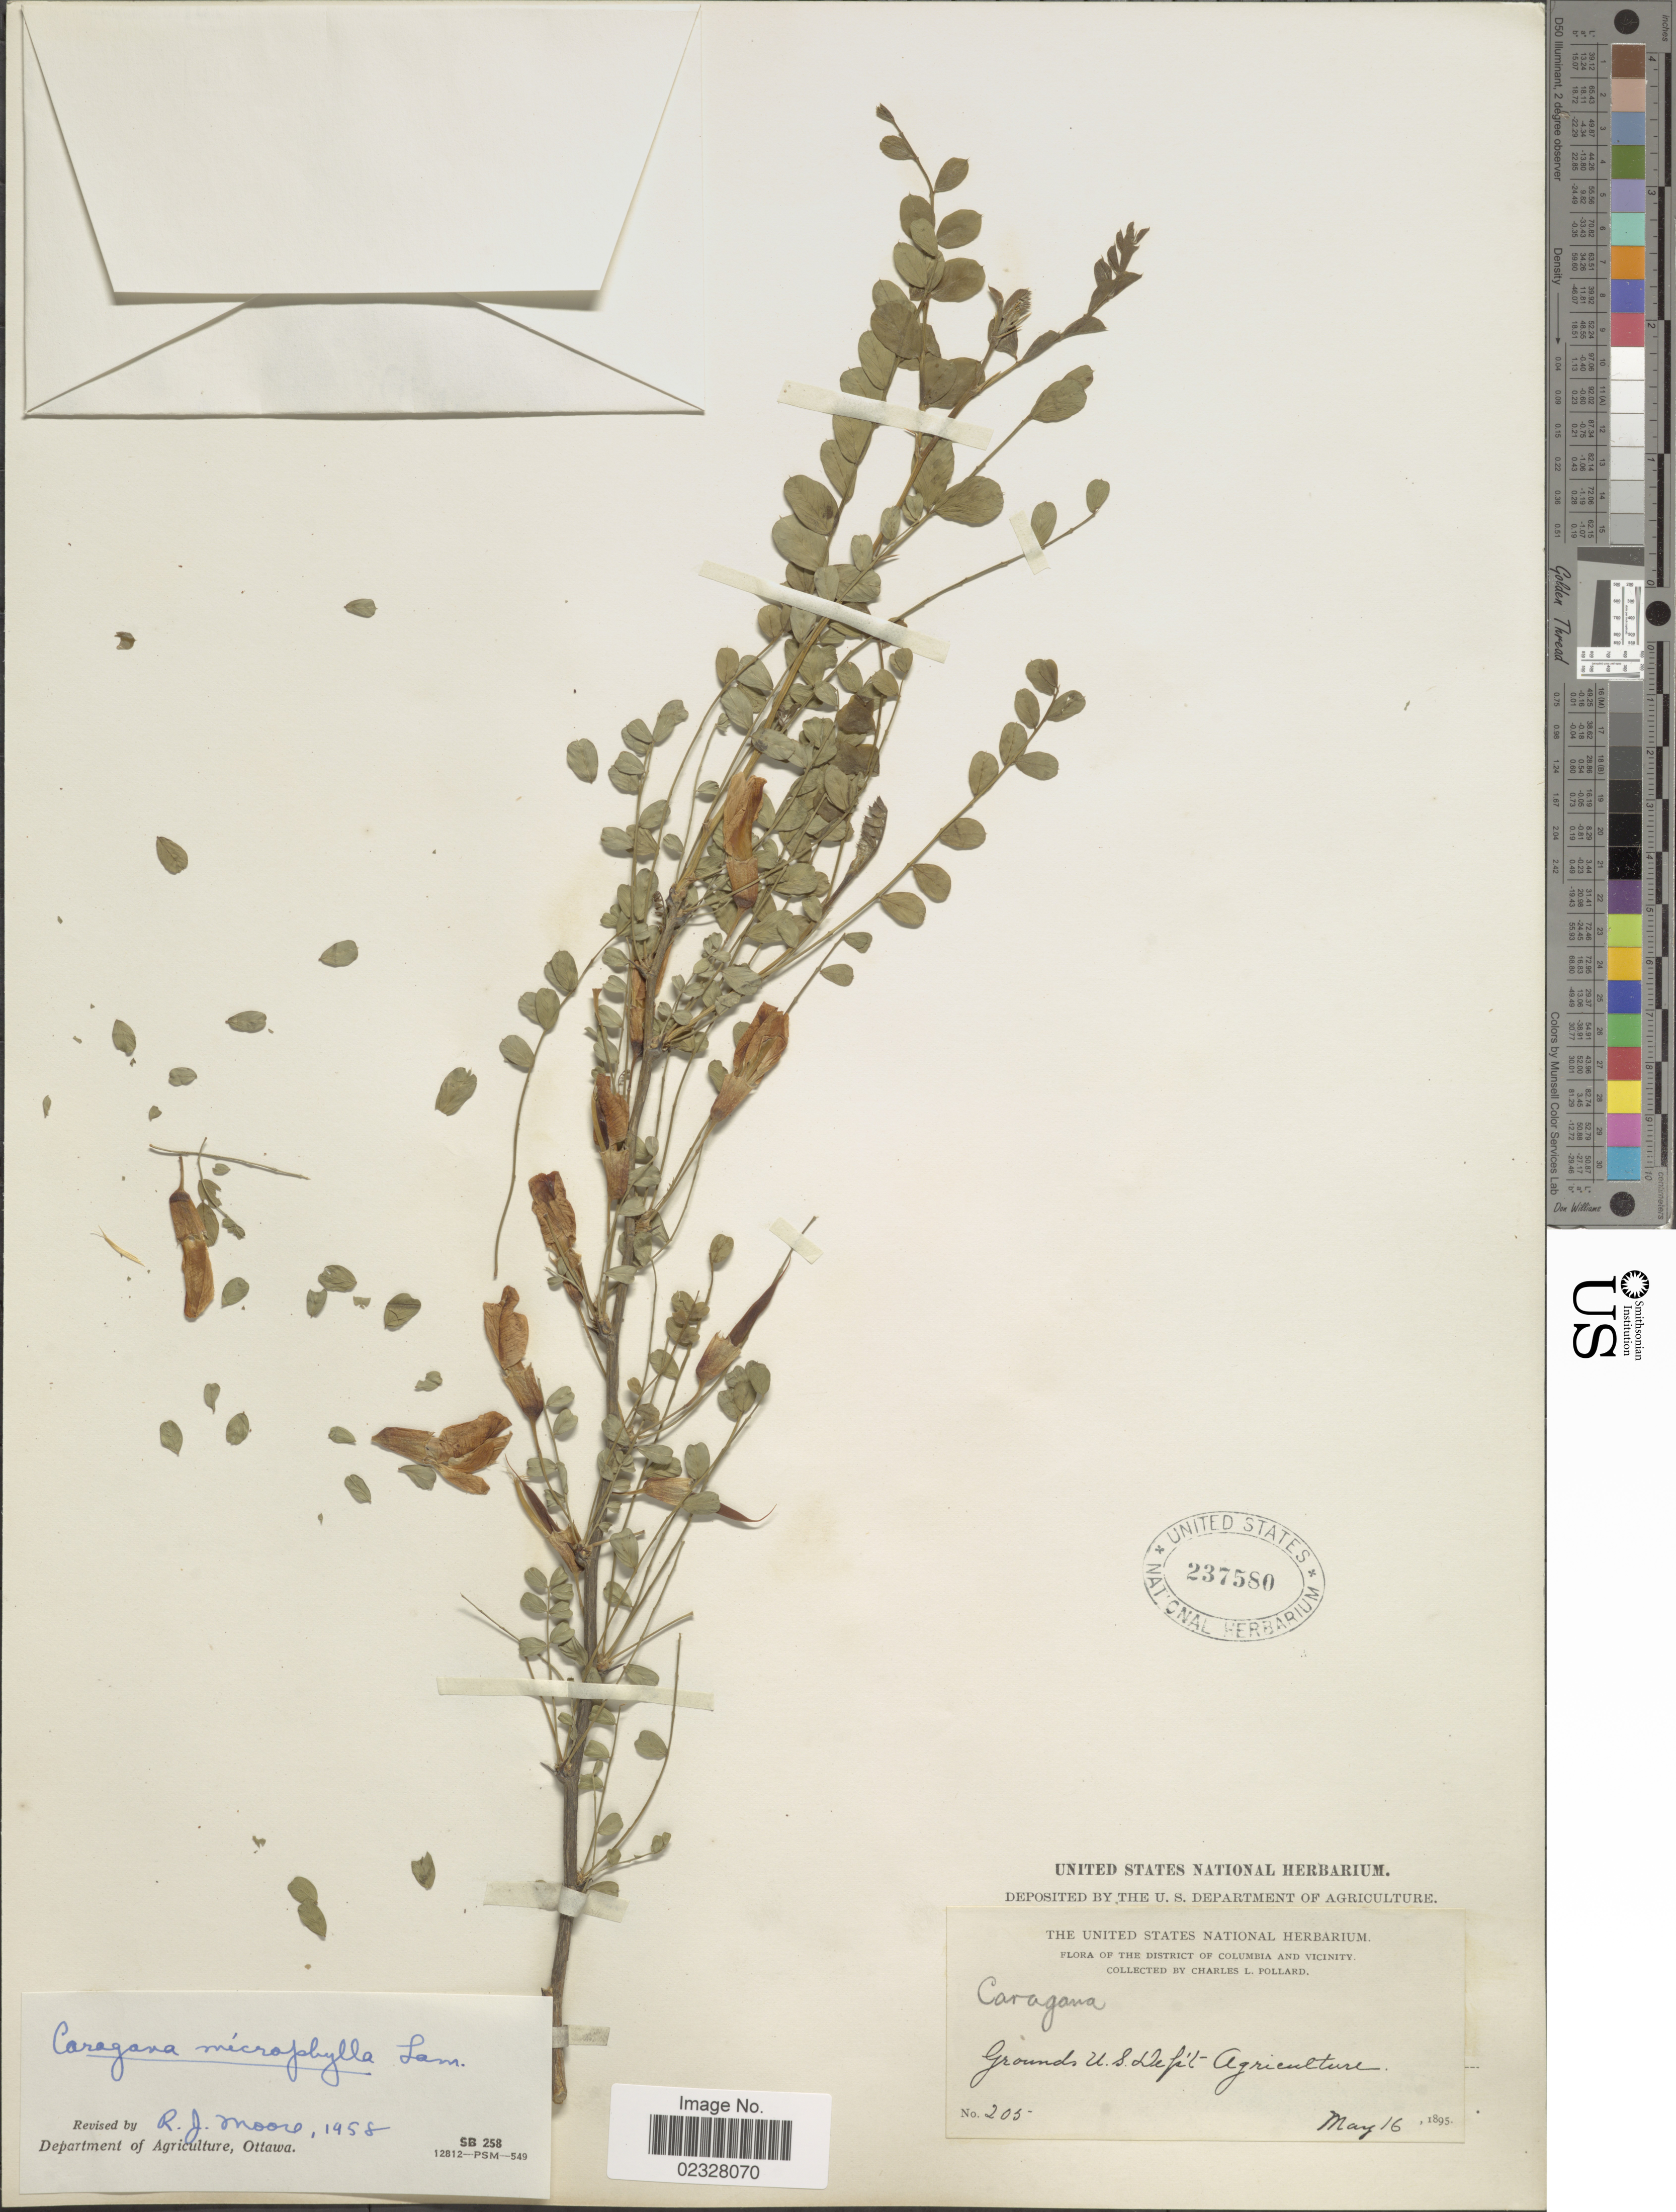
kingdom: Plantae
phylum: Tracheophyta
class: Magnoliopsida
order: Fabales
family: Fabaceae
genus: Caragana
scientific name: Caragana microphylla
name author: Lam.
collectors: C. L. Pollard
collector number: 205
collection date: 1895-05-16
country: United States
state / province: District of Columbia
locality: District of Colombia and vicinity. Grounds U.S. Dept. Agriculture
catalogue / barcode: US 237580